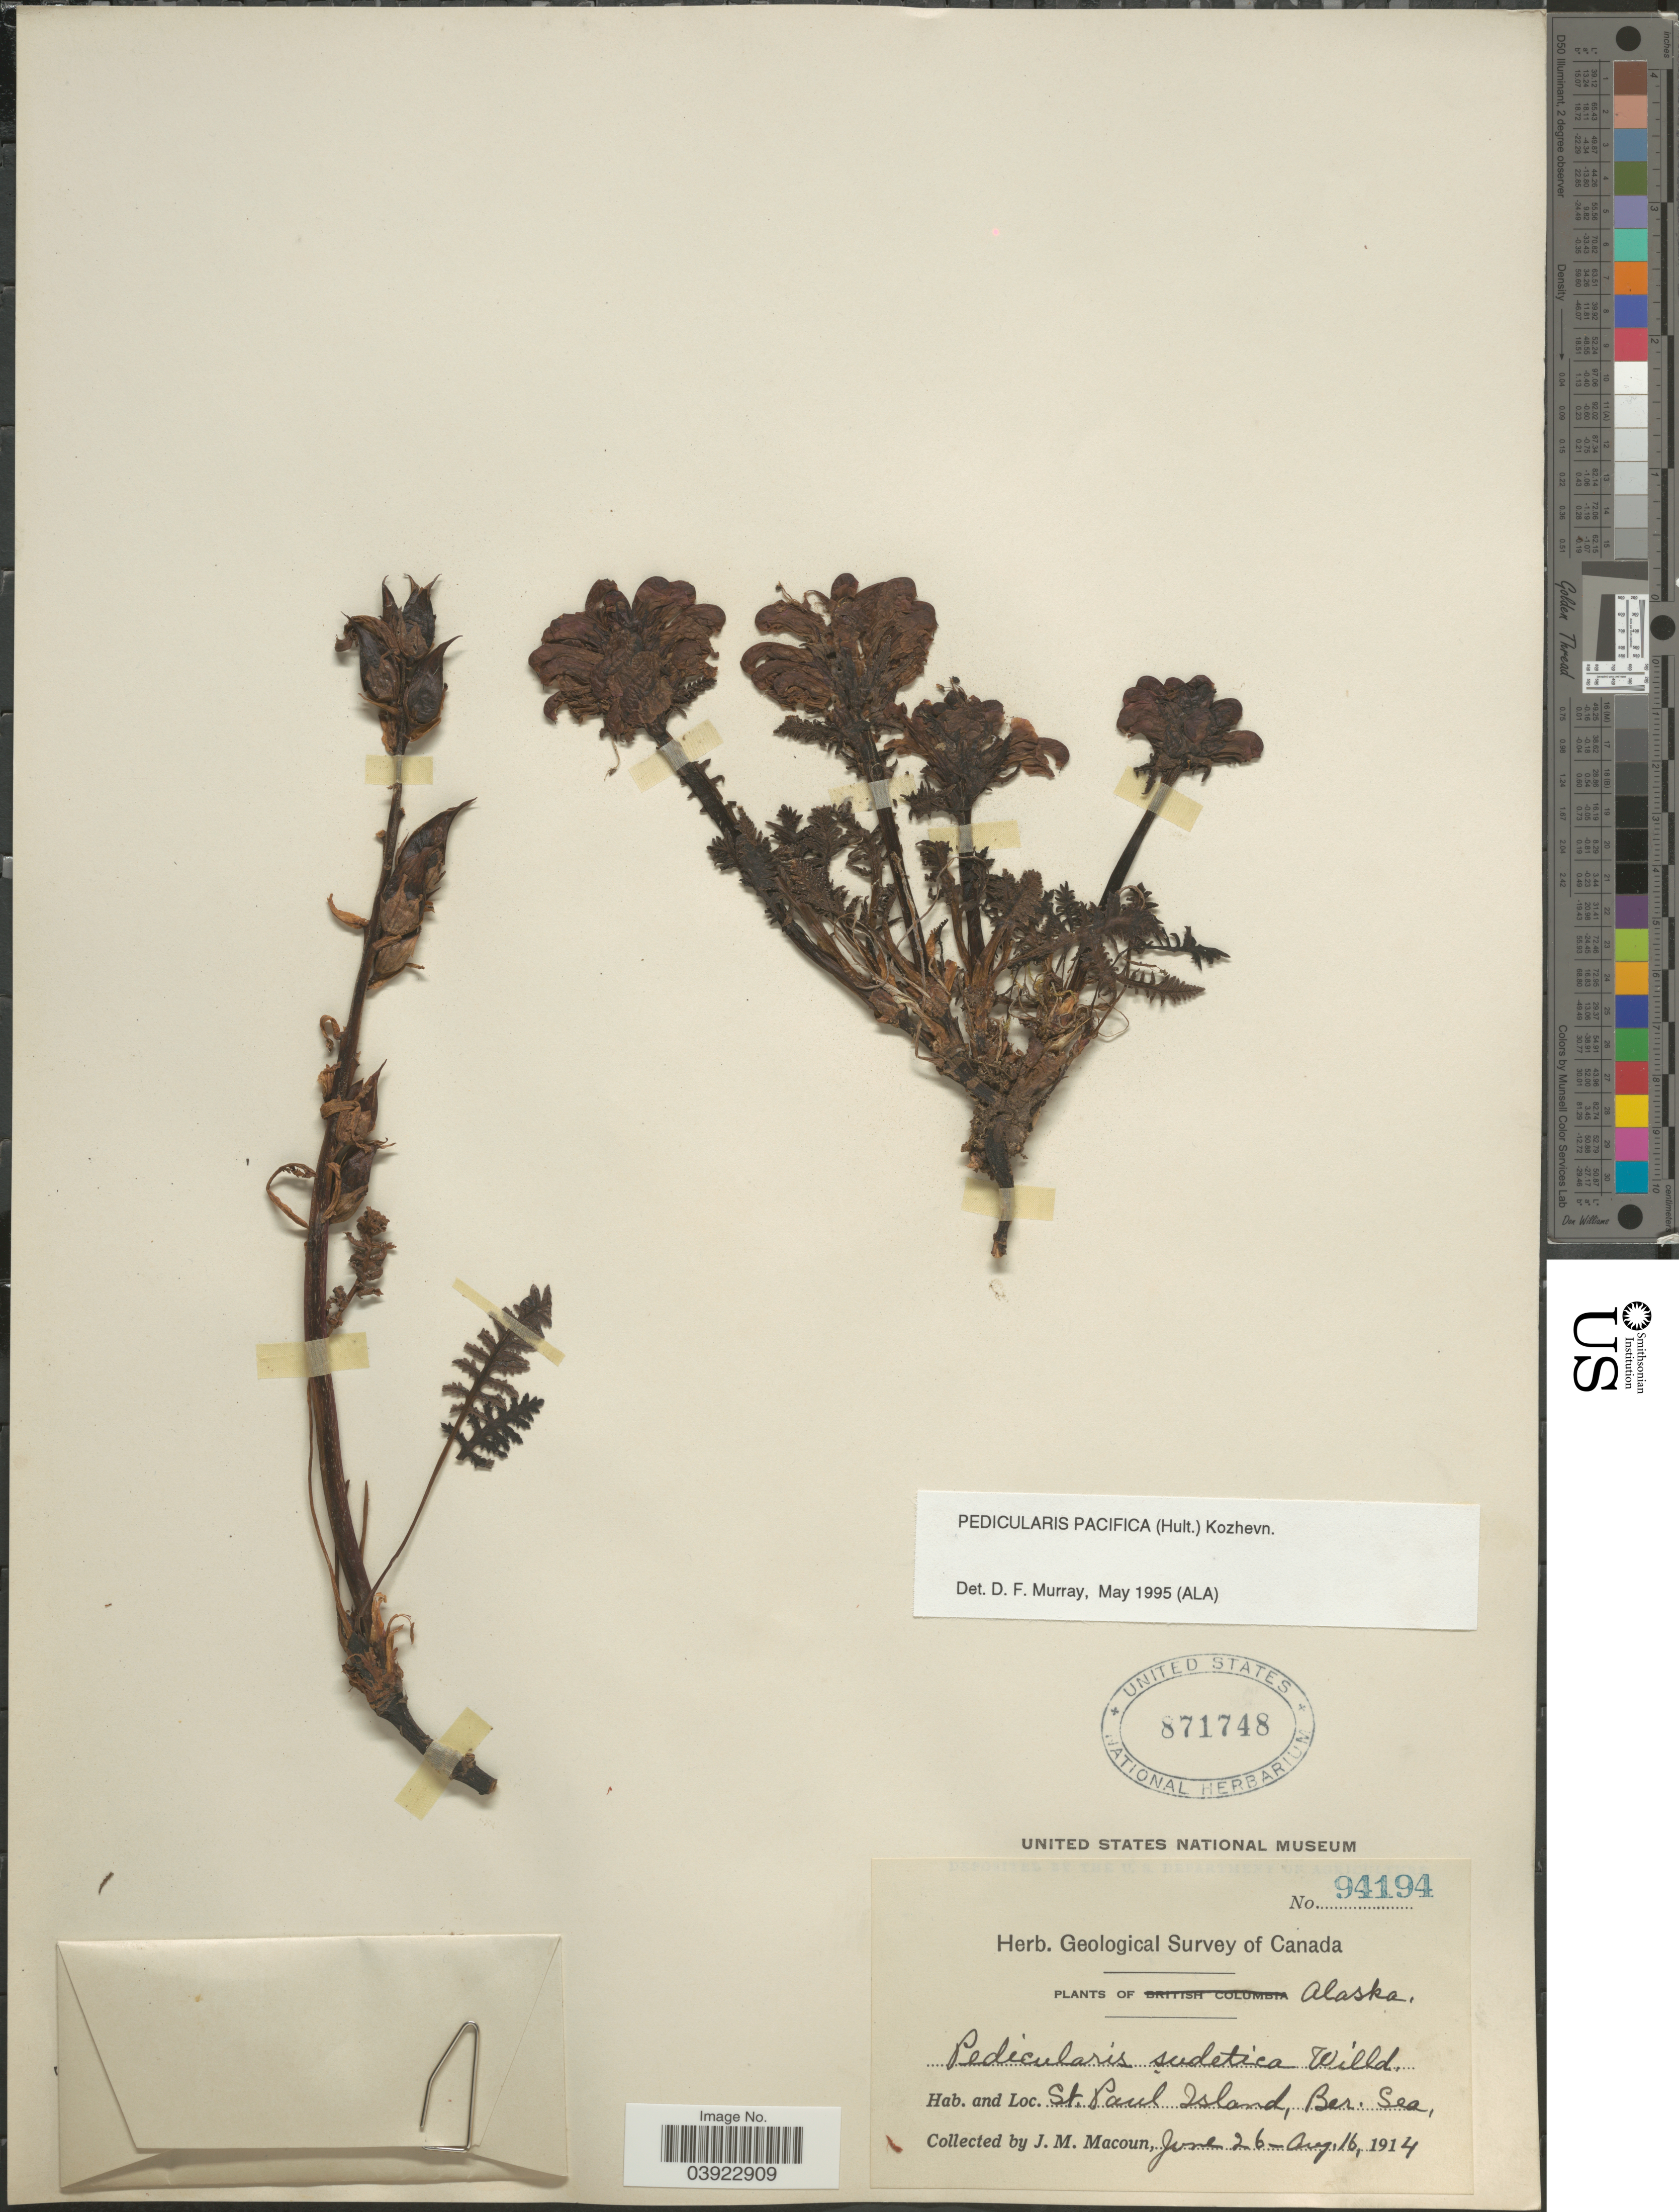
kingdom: Plantae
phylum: Tracheophyta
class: Magnoliopsida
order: Lamiales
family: Orobanchaceae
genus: Pedicularis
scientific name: Pedicularis pacifica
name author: (Hultén) Kozhevn.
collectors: J. M. Macoun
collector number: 94194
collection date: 1914-06-26/1914-08-16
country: United States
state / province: Alaska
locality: St. Paul Island, Ber. Sea.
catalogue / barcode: US 871748